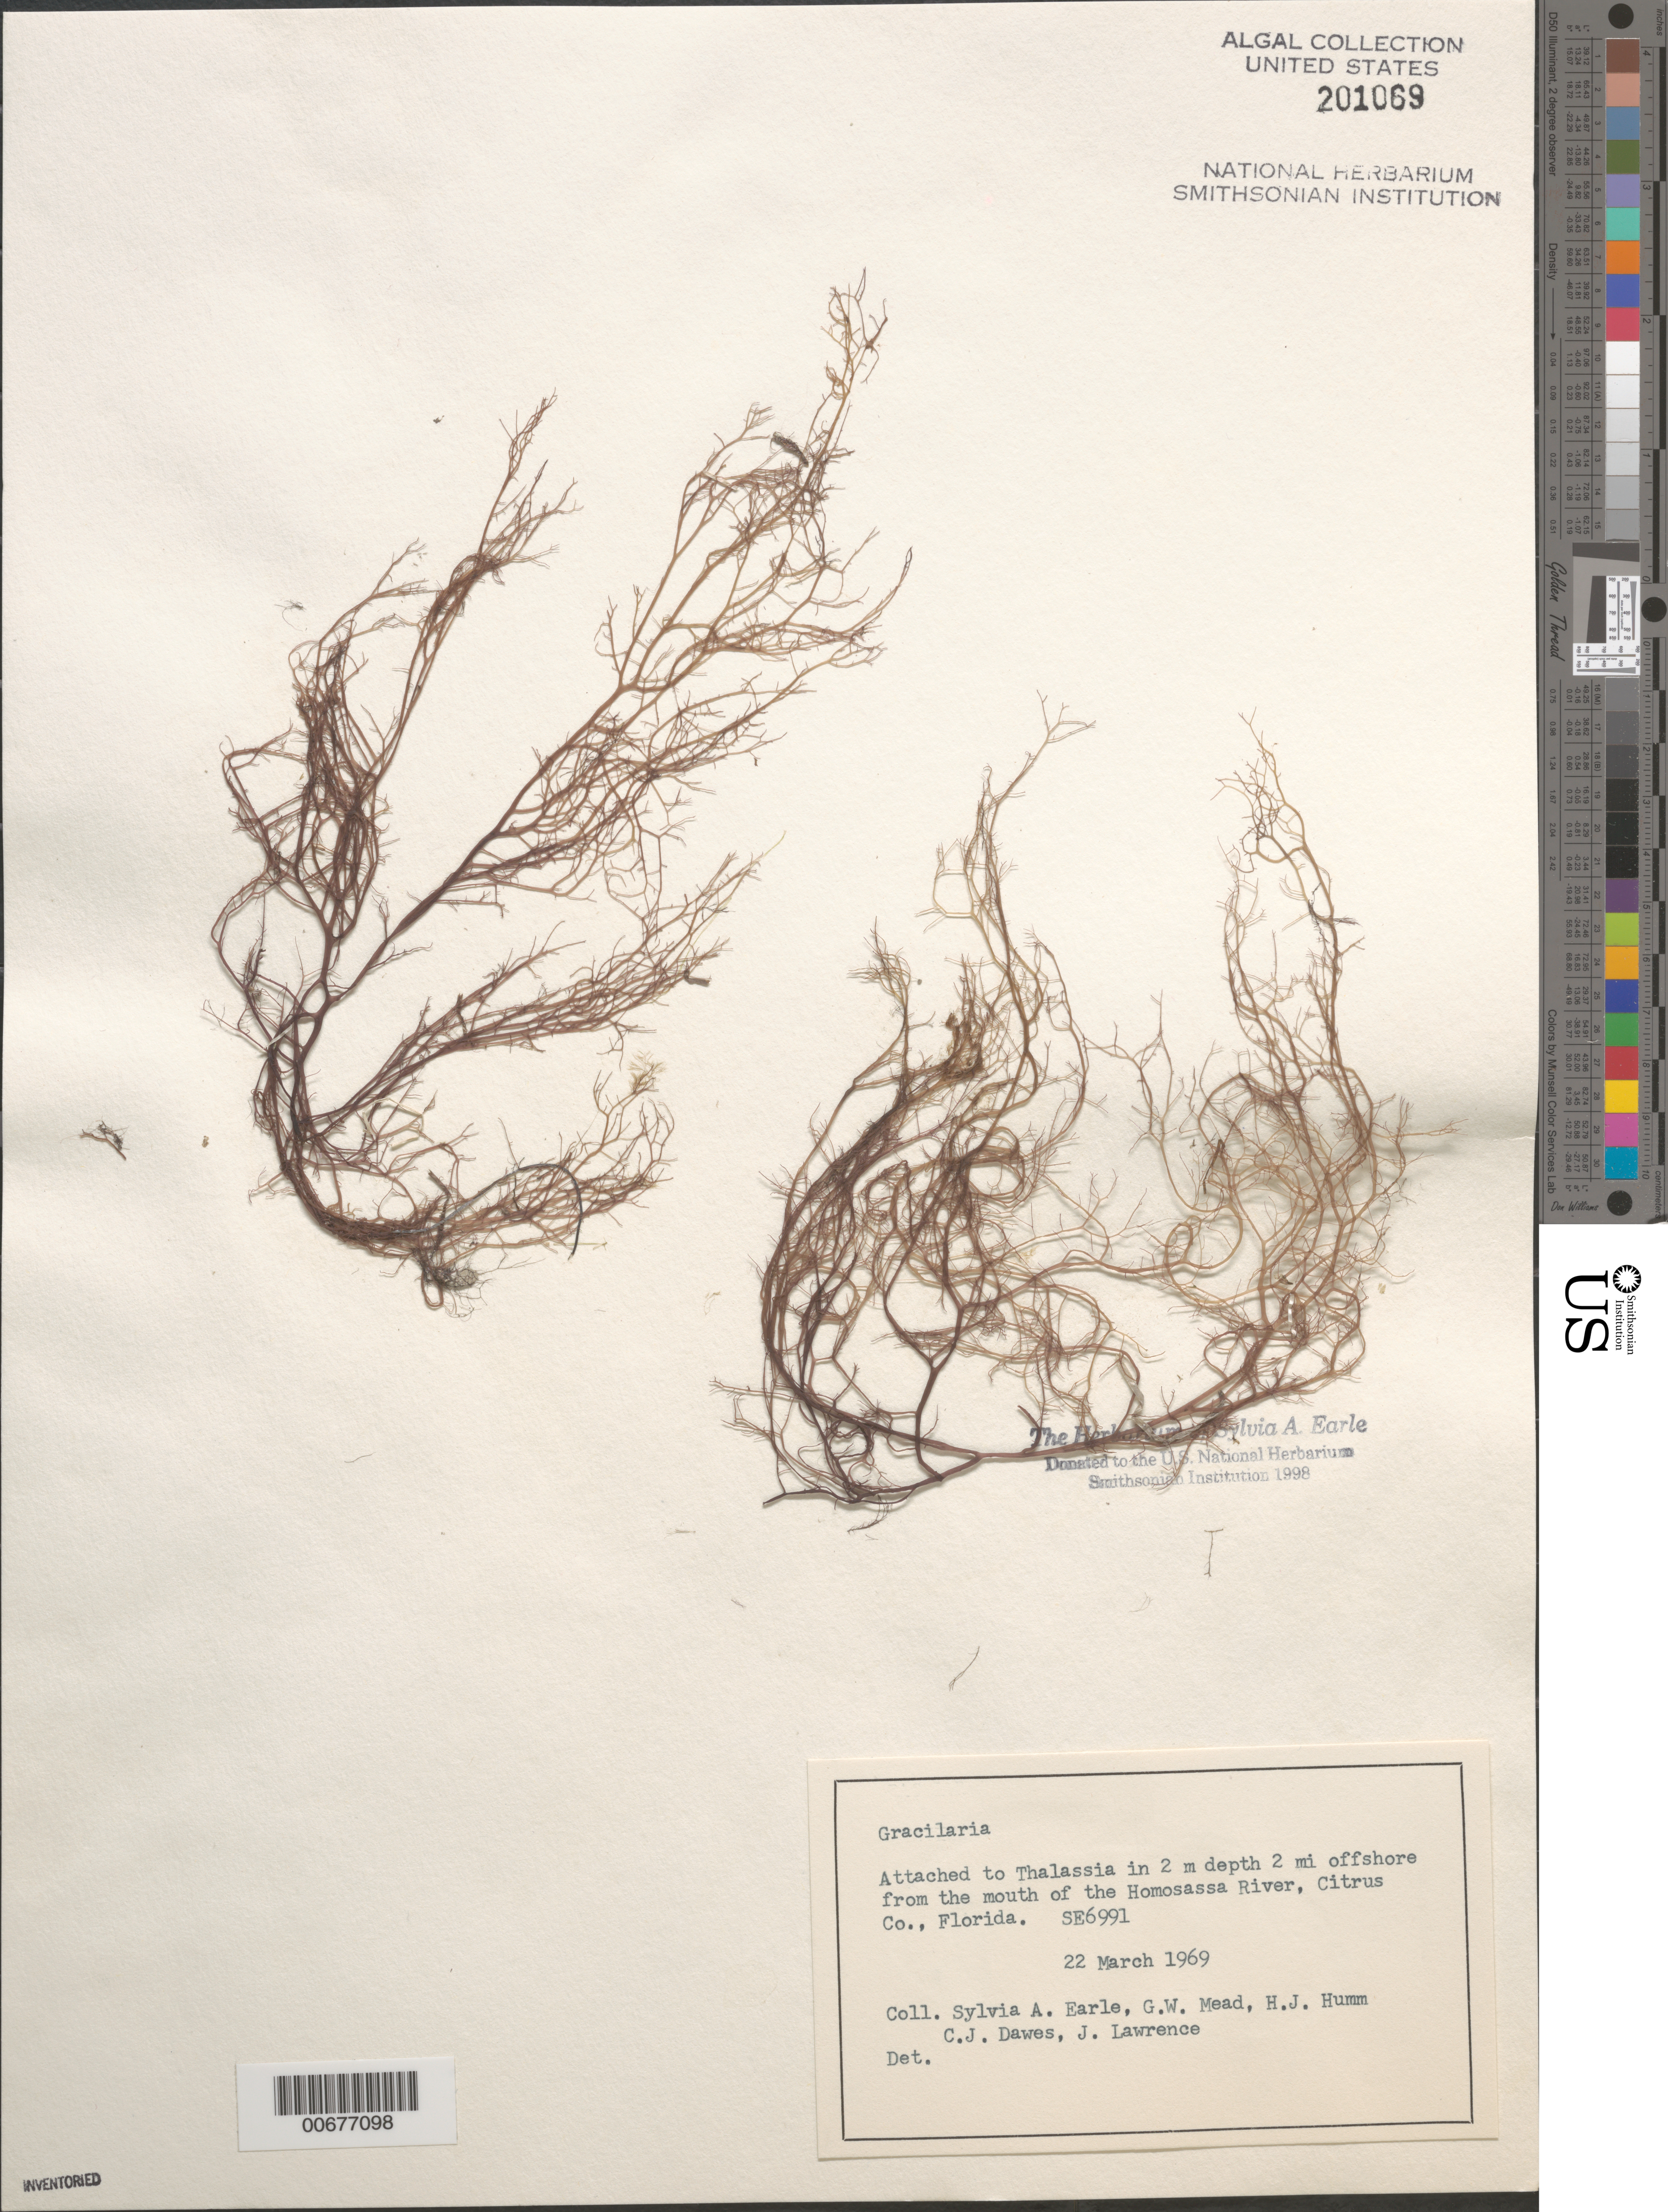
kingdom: Plantae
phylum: Rhodophyta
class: Florideophyceae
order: Gracilariales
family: Gracilariaceae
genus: Gracilaria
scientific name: Gracilaria sp.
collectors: S. A. Earle, G. W. Mead, H. J. Humm, C. Dawes & J. Lawrence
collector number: SE 6991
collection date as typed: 22 Mar 1969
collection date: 1969-03-22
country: United States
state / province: Florida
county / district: Citrus County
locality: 12 miles off Homosassa River mouth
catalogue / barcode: US 201069